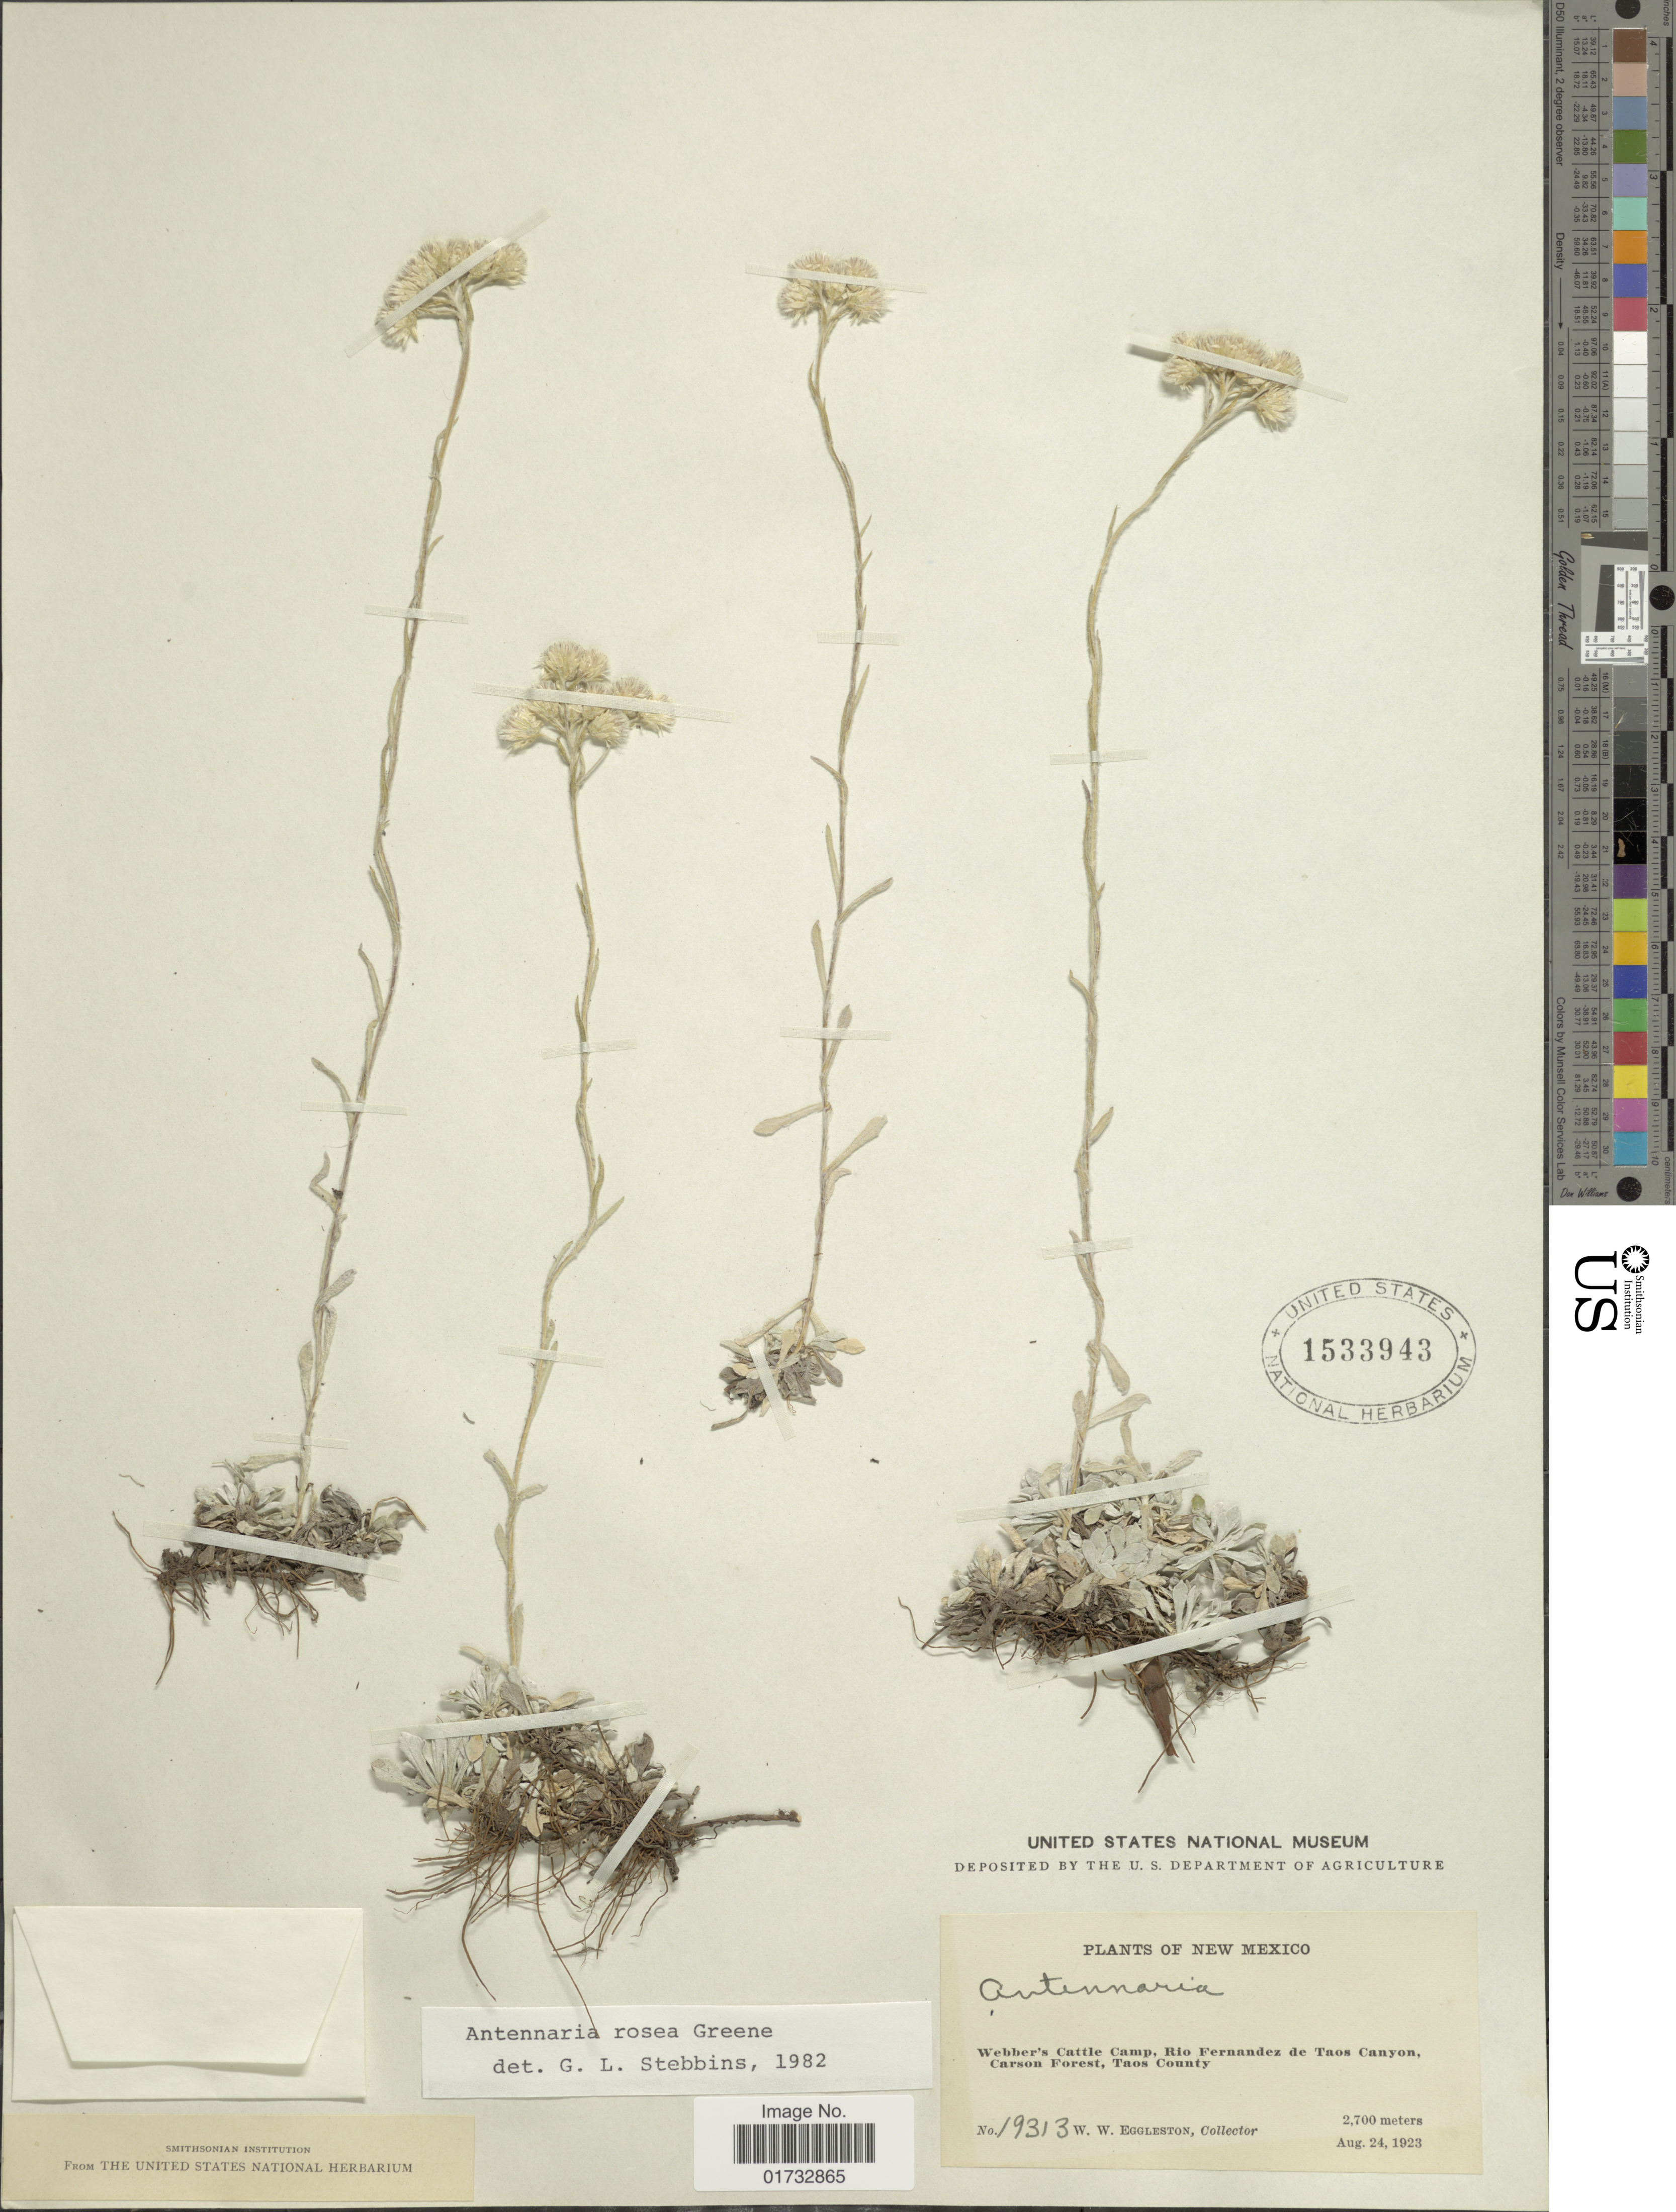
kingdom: Plantae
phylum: Tracheophyta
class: Magnoliopsida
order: Asterales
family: Asteraceae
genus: Antennaria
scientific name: Antennaria rosea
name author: Greene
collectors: W. W. Eggleston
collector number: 19313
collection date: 1923-08-24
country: United States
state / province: New Mexico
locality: Webber's Cattle Camp, Rio Fernandez de Taos Canyon, Carson Forest, Toas County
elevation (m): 2700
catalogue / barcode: US 1533943